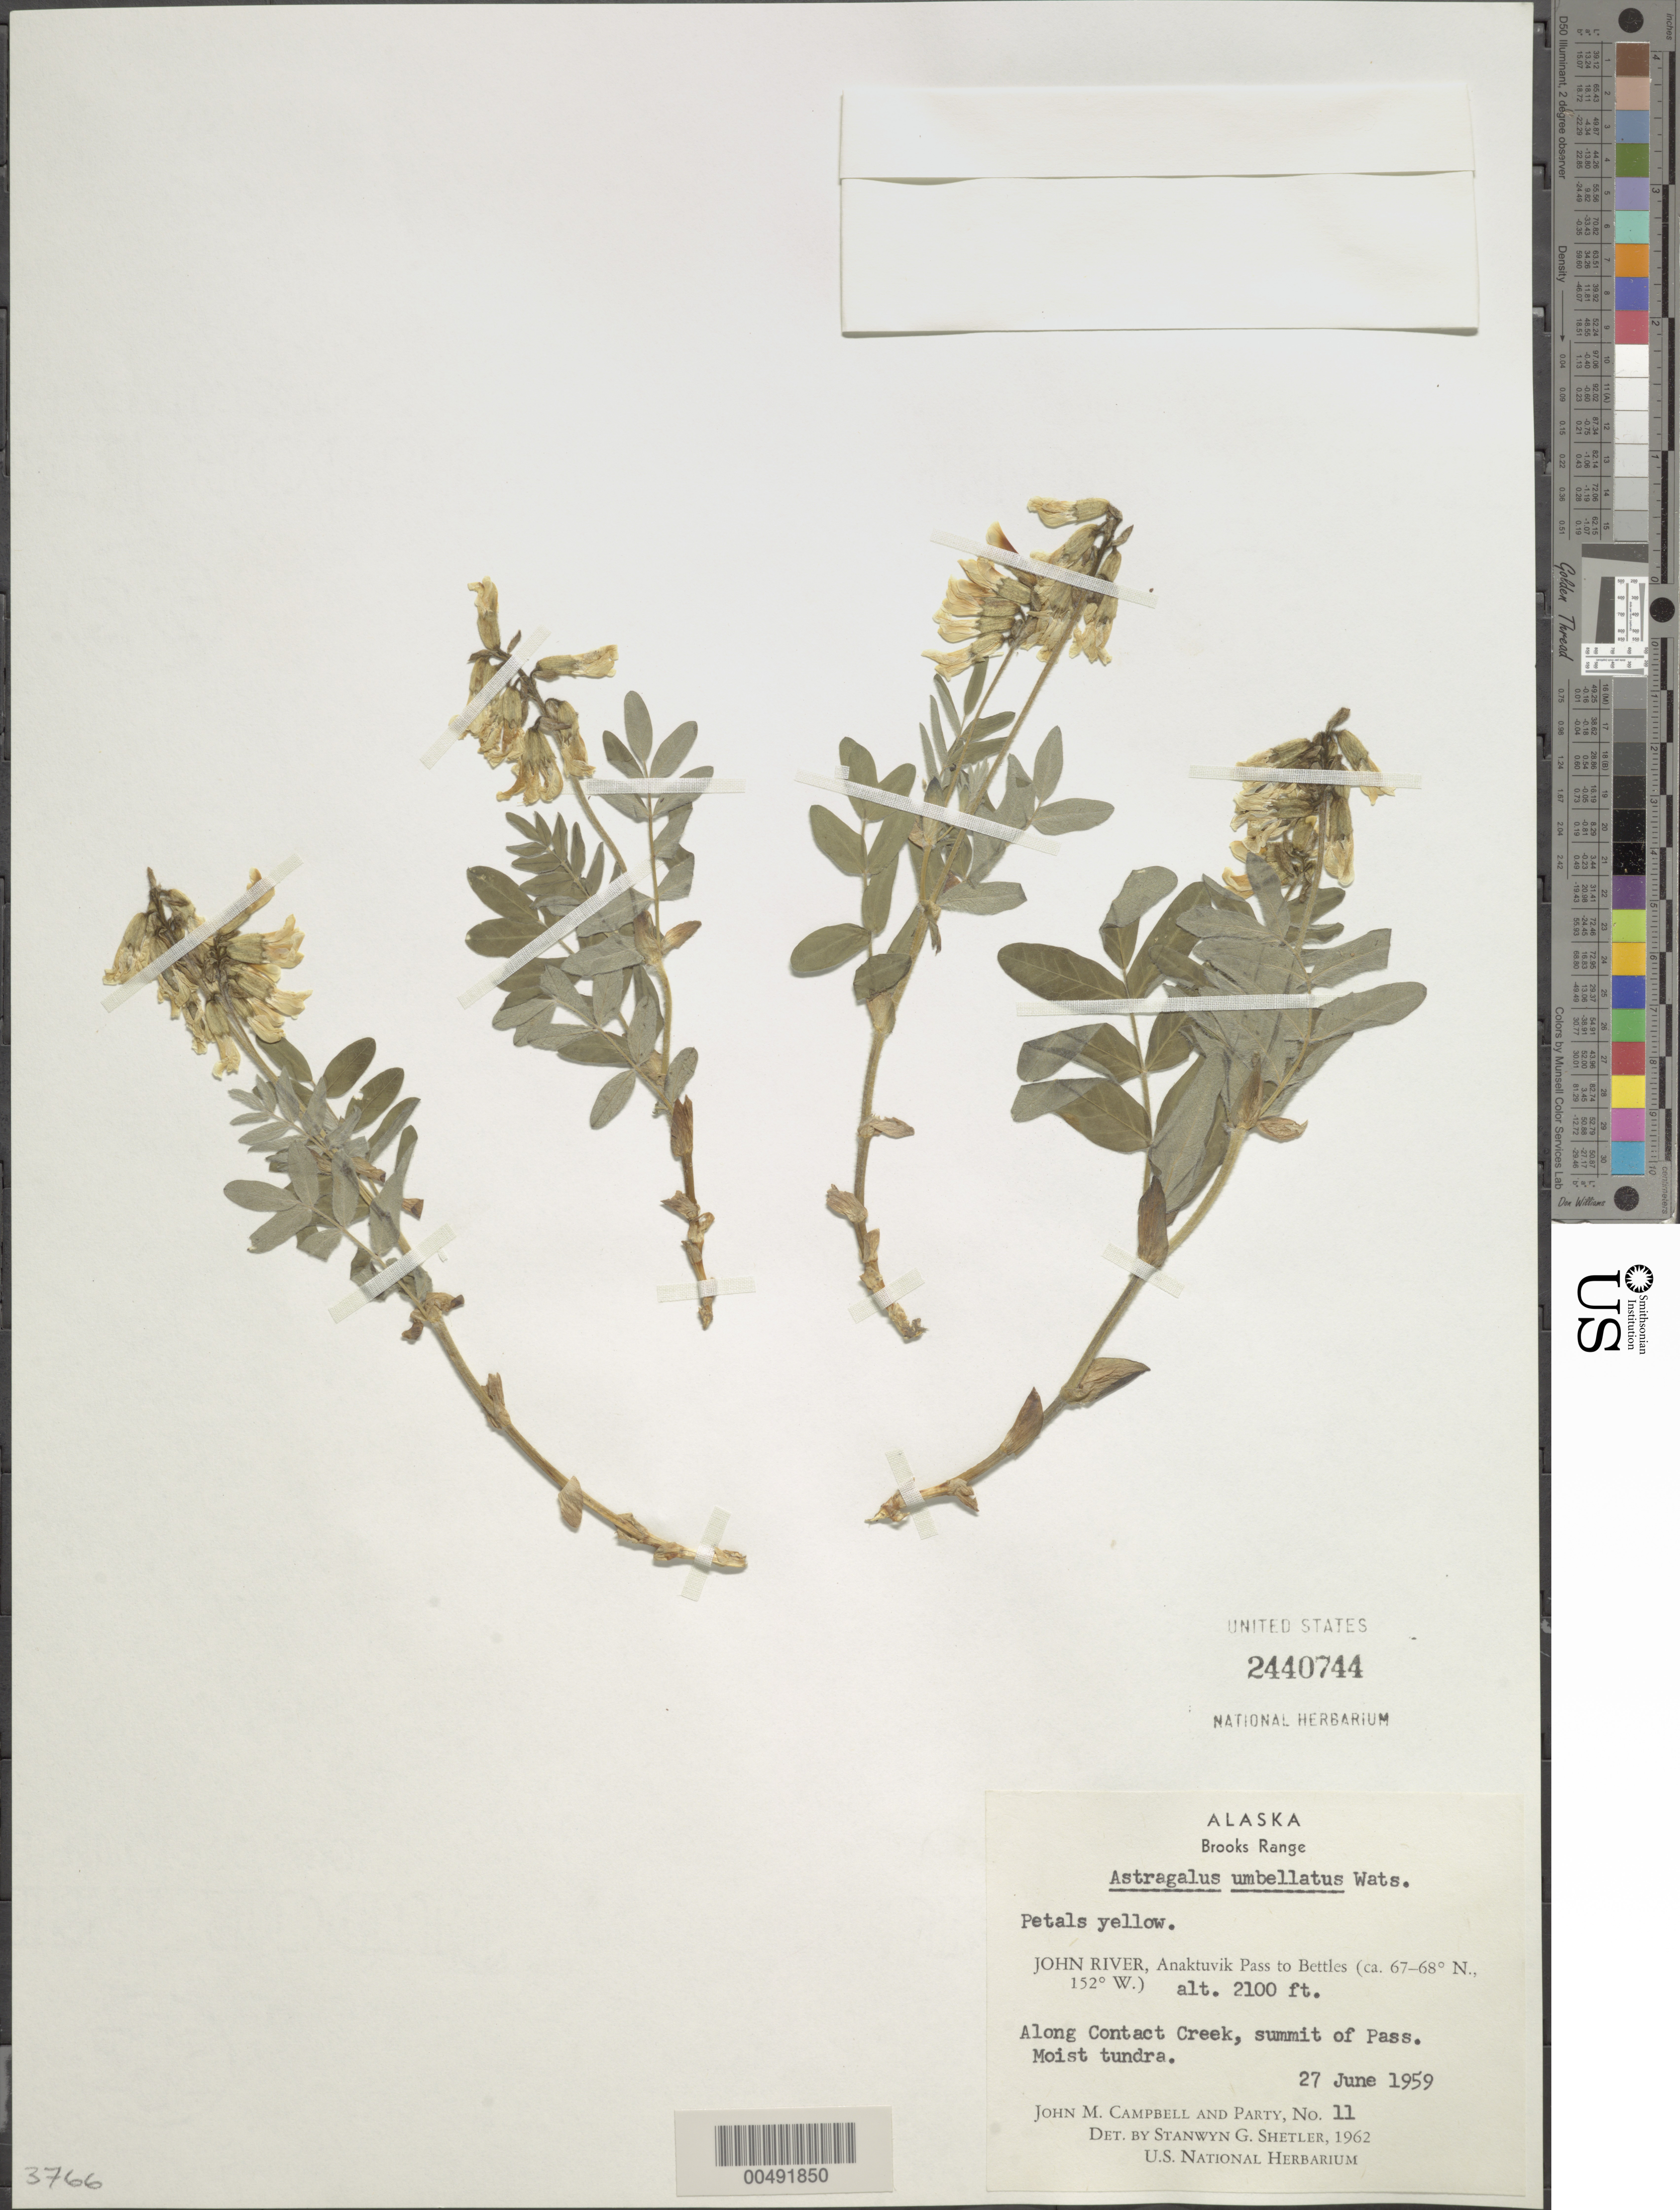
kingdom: Plantae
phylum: Tracheophyta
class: Magnoliopsida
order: Fabales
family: Fabaceae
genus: Astragalus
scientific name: Astragalus umbellatus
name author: Bunge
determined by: Shetler, Stanwyn G., (US), NMNH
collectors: J. M. Campbell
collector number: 11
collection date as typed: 27 Jun 1959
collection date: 1959-06-27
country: United States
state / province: Alaska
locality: Brooks Range, John River,summit of Anaktuvuk Pass, along Contact Creek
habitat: moist tundra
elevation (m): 640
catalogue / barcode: US 2440744